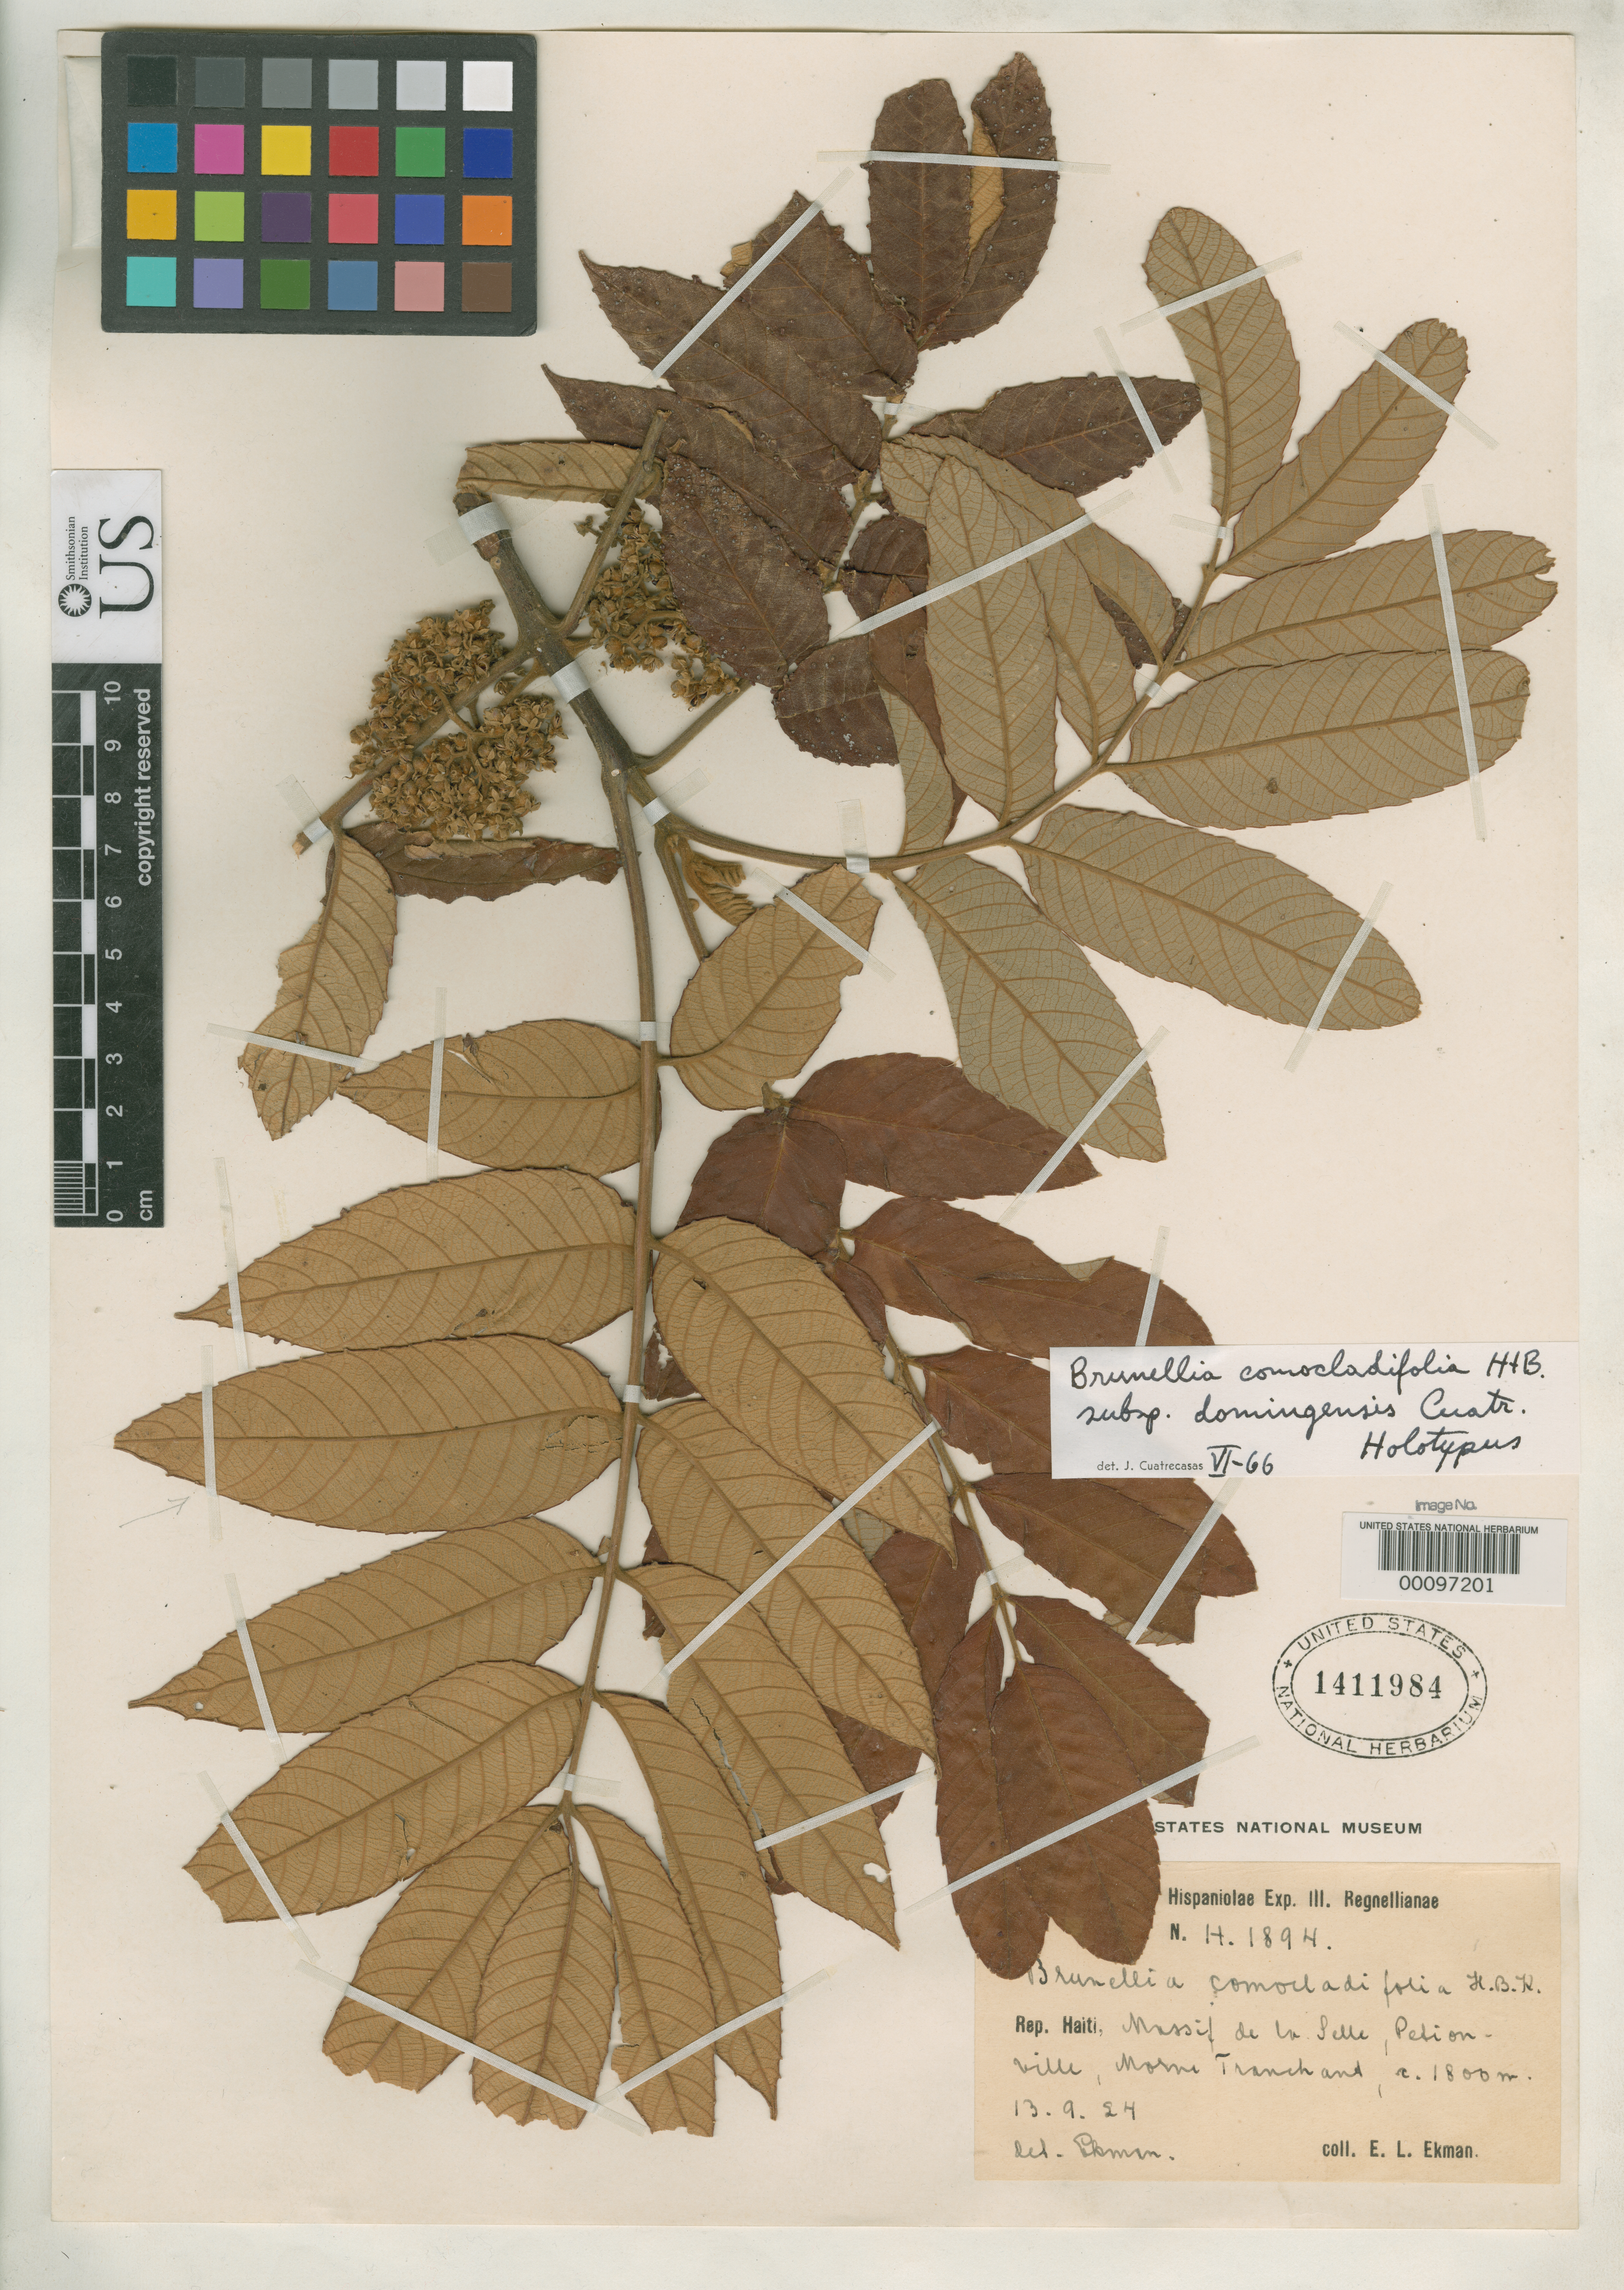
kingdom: Plantae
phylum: Tracheophyta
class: Magnoliopsida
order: Oxalidales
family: Brunelliaceae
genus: Brunellia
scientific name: Brunellia comocladifolia subsp. domingensis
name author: Cuatrec.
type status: Holotype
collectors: E. L. Ekman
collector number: H 1894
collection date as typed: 13 Sep 1924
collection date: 1924-09-13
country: Haiti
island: Hispaniola Island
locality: Massif de La Selle, Petionville, Morne Tranchard.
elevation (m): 1800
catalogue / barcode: US 1411984